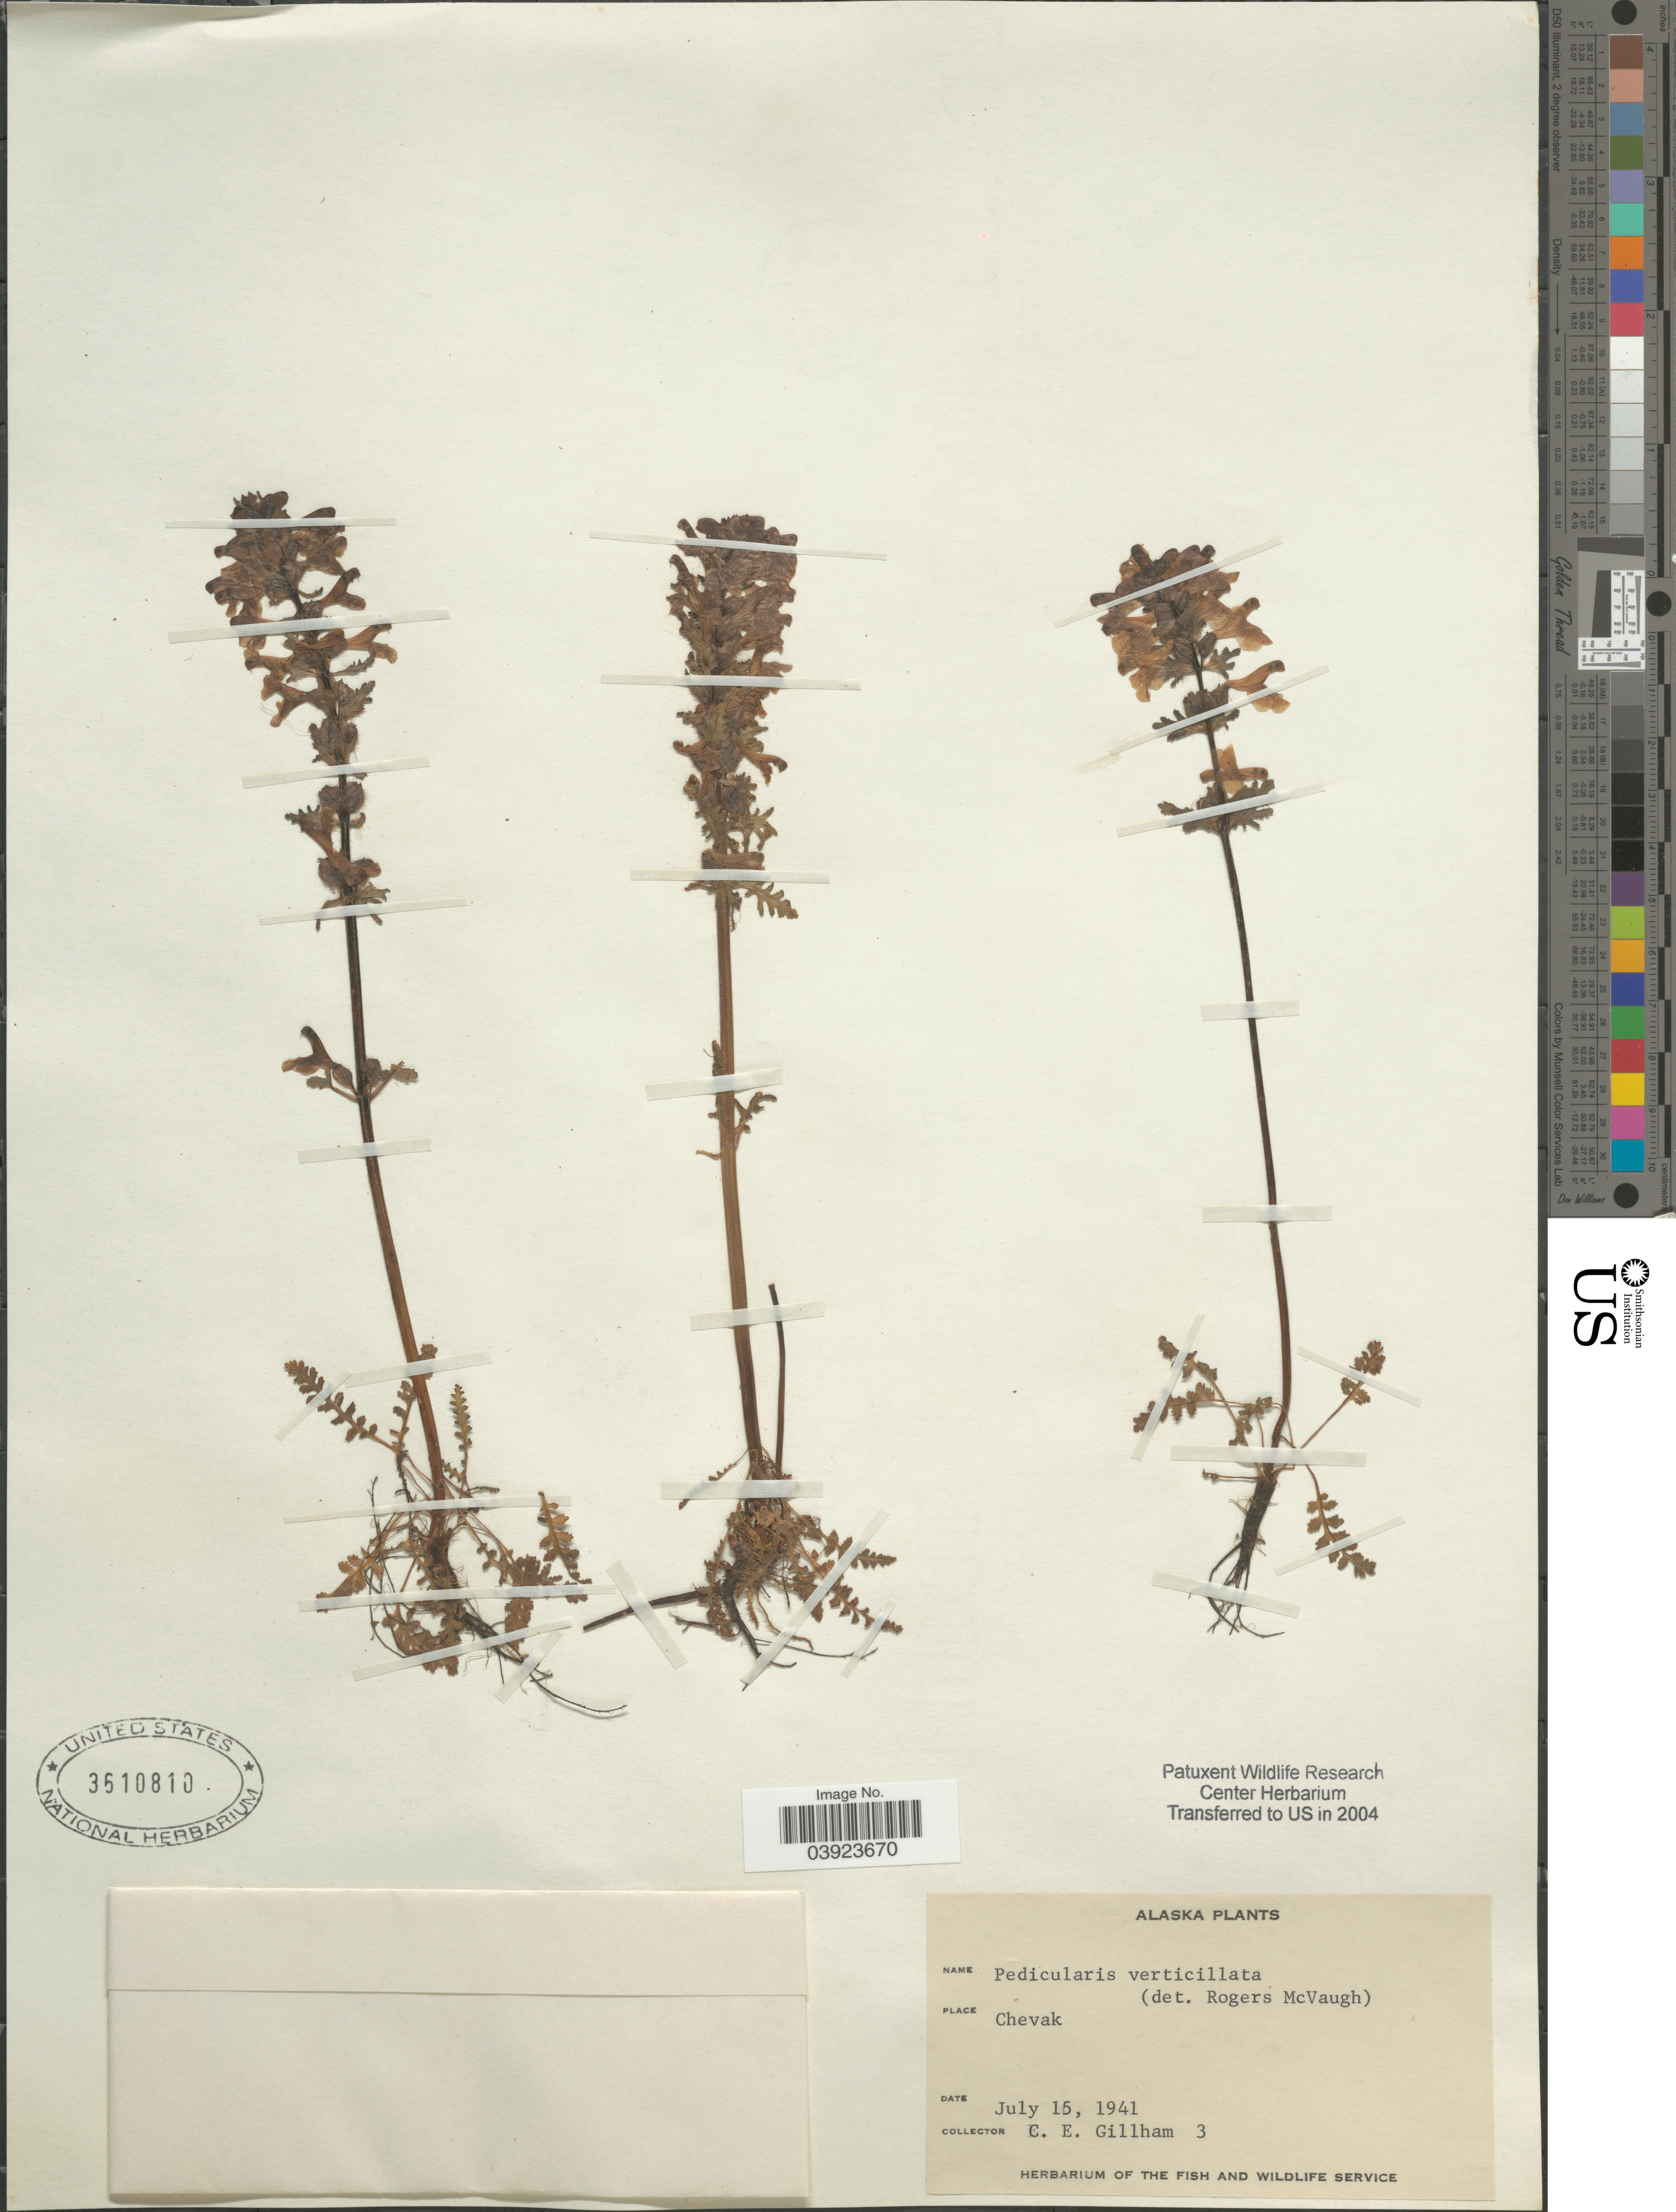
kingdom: Plantae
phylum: Tracheophyta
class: Magnoliopsida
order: Lamiales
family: Orobanchaceae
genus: Pedicularis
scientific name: Pedicularis verticillata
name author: L.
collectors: C. Gillham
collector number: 3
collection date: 1941-07-15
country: United States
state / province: Alaska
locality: Chevak.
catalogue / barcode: US 3610810